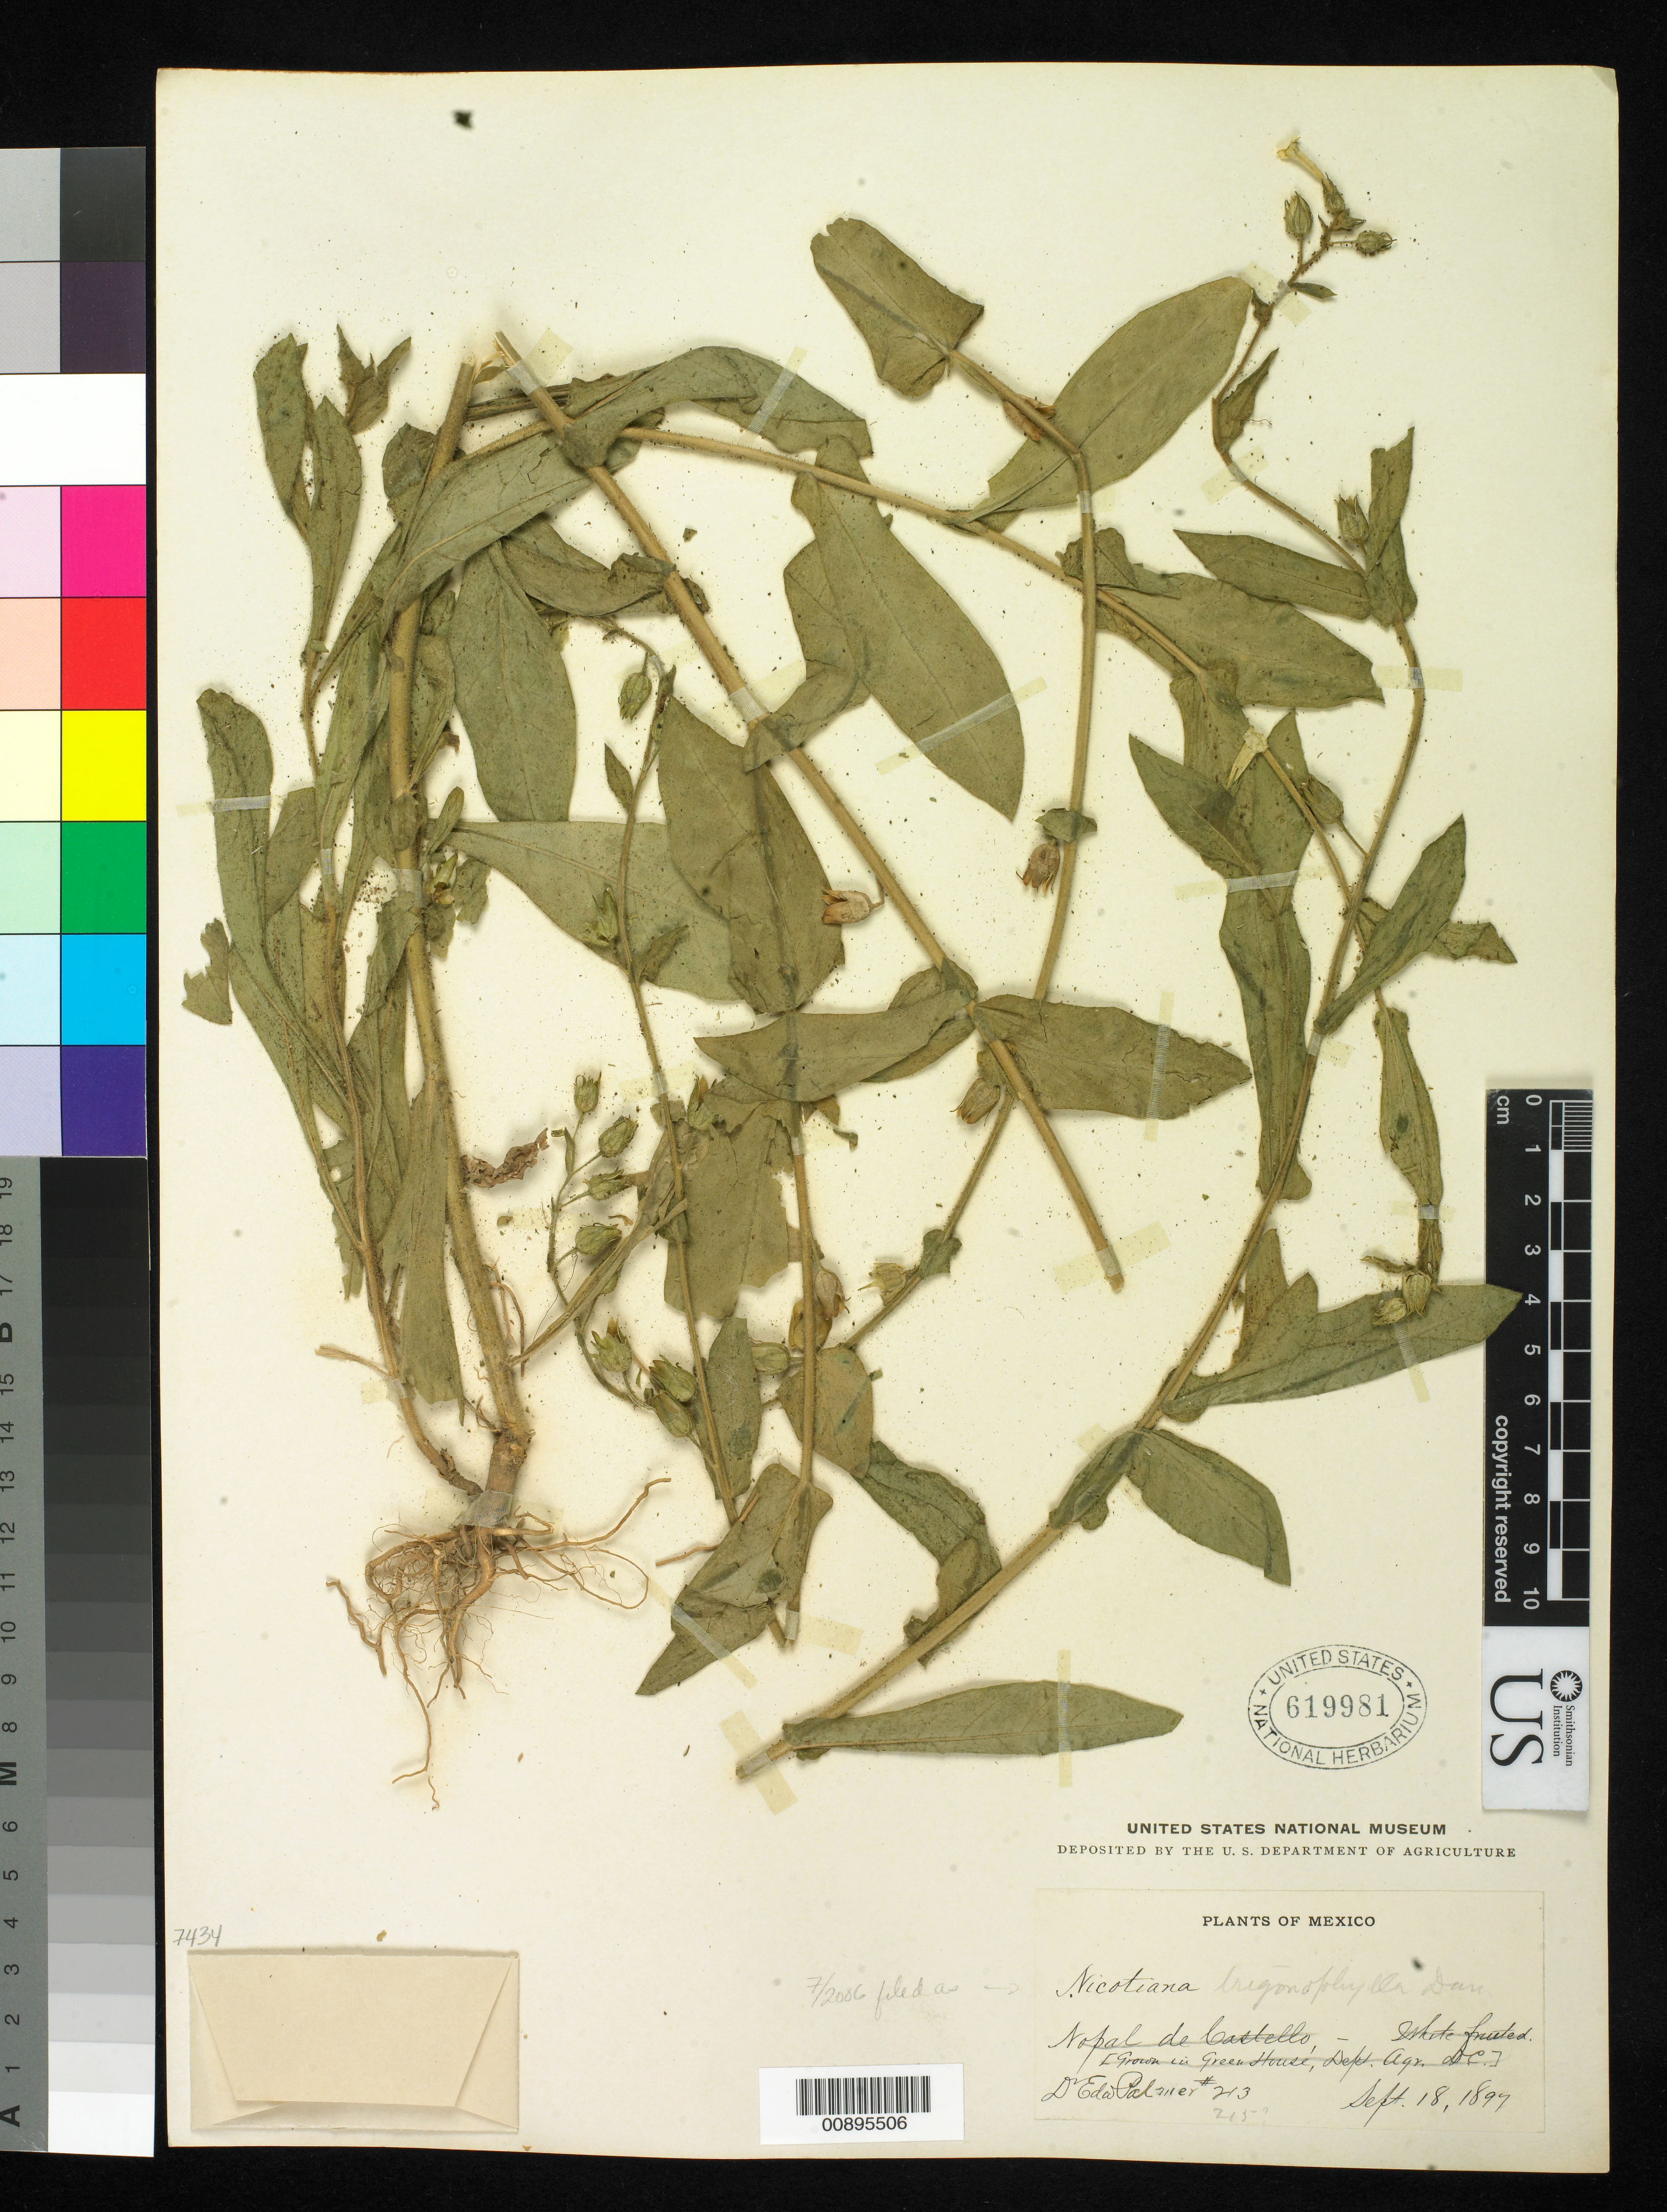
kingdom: Plantae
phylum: Tracheophyta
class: Magnoliopsida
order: Solanales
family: Solanaceae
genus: Nicotiana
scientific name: Nicotiana trigonophylla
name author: Dunal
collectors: E. Palmer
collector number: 213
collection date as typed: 18 Sep 1899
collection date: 1899-09-18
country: Mexico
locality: Mexico.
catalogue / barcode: US 619981